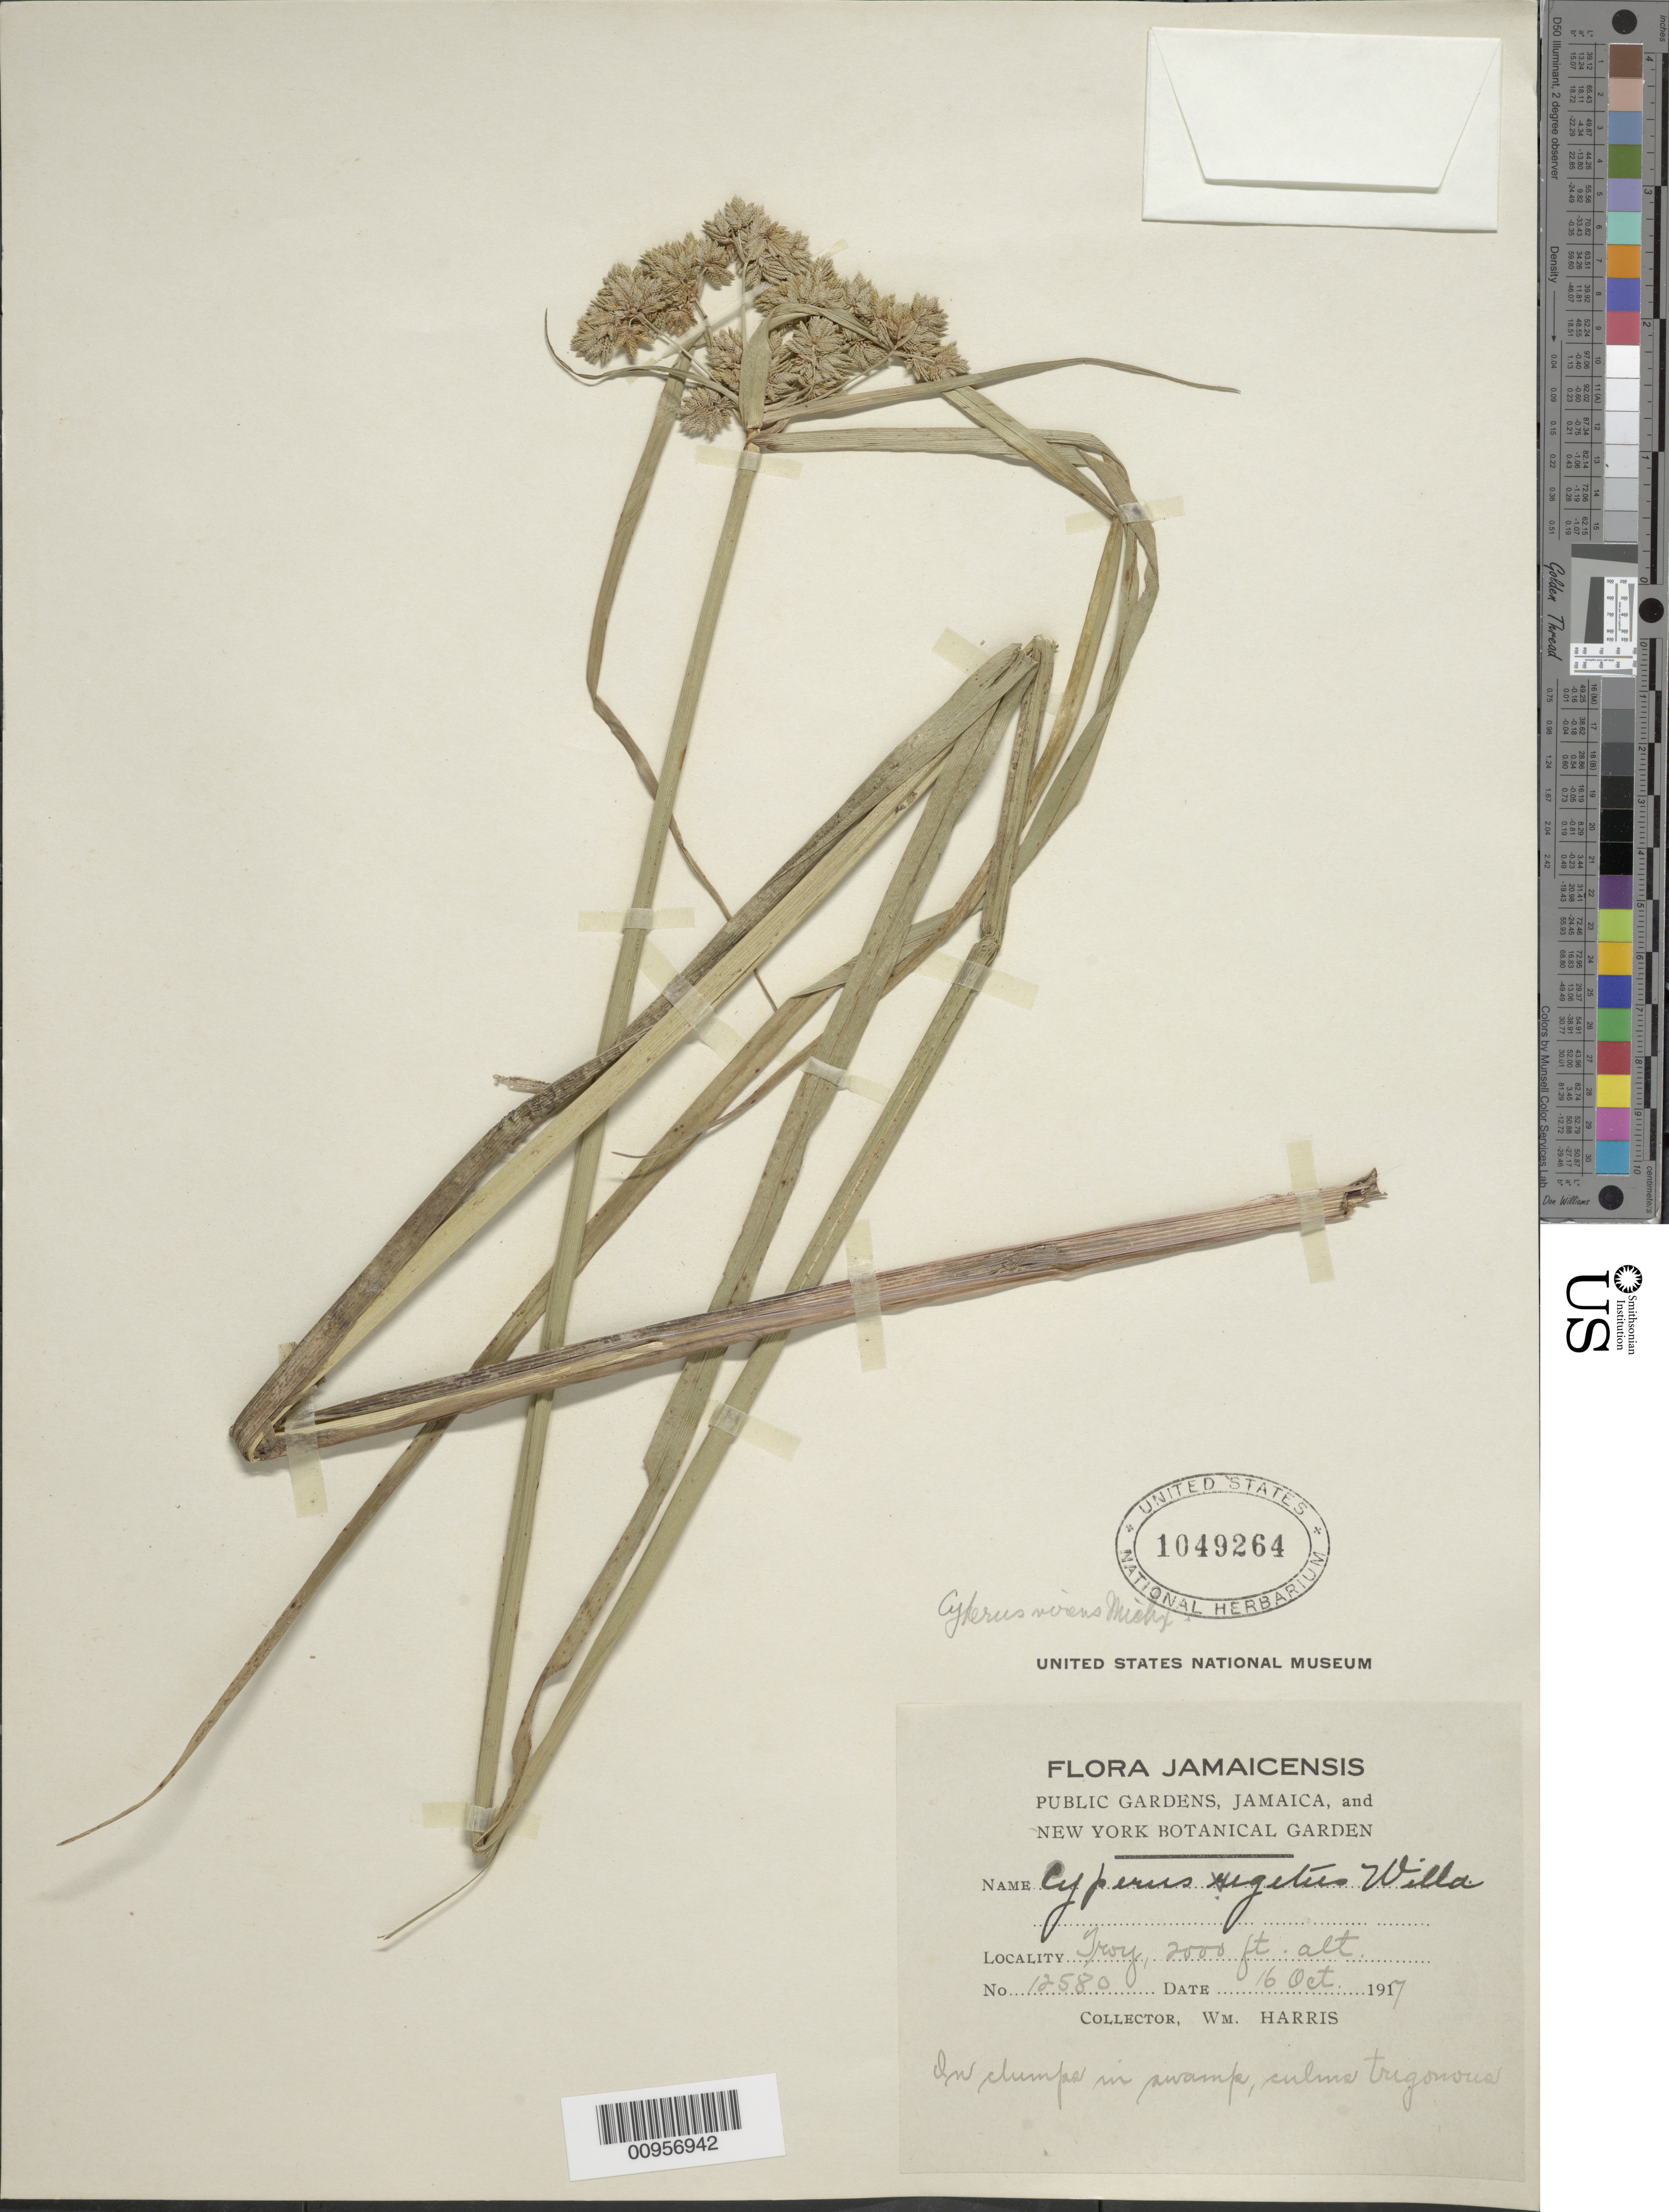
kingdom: Plantae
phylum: Tracheophyta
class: Liliopsida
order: Poales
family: Cyperaceae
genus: Cyperus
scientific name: Cyperus virens var. virens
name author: Michx.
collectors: W. H. Harris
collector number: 12580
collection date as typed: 16 Oct 1917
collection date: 1917-10-16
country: Jamaica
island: Jamaica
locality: Troy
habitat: In swamps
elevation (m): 610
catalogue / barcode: US 1049264